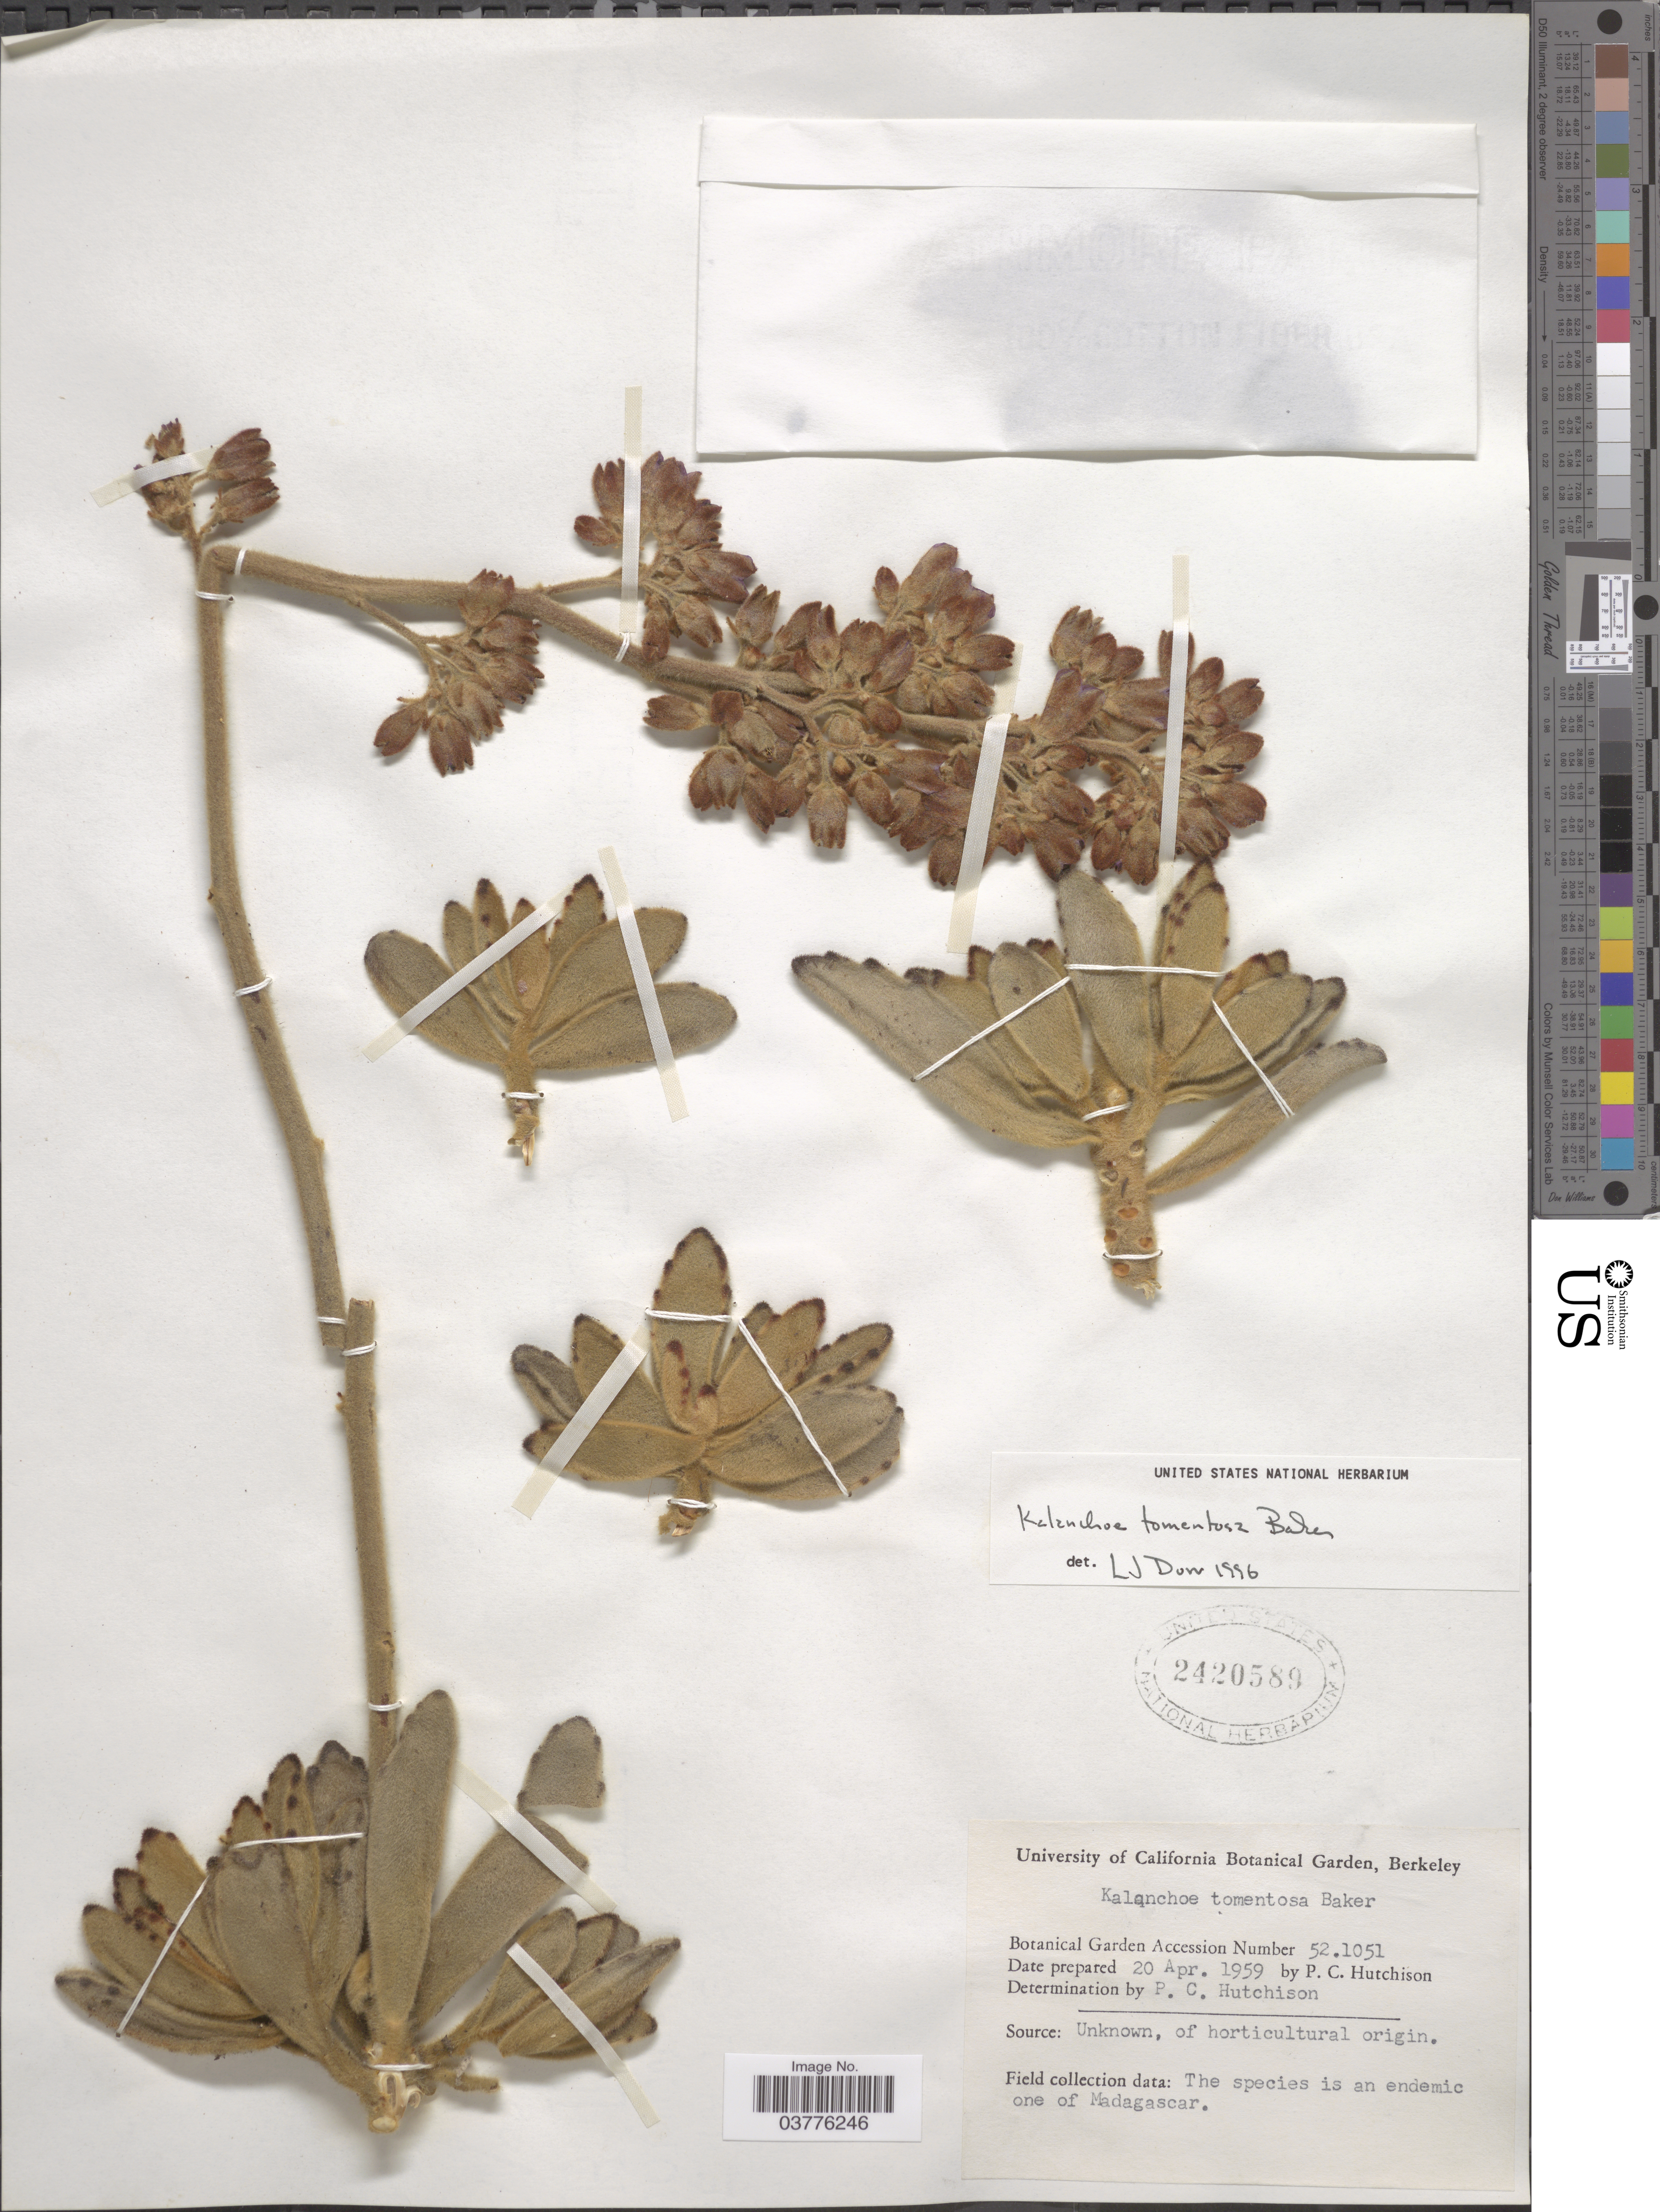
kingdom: Plantae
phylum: Tracheophyta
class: Magnoliopsida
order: Saxifragales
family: Crassulaceae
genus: Kalanchoe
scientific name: Kalanchoe tomentosa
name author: Baker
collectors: P. C. Hutchison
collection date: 1959-04-20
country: United States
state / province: California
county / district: Alameda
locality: University of California Botanical Garden, Berkeley.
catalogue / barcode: US 2420589